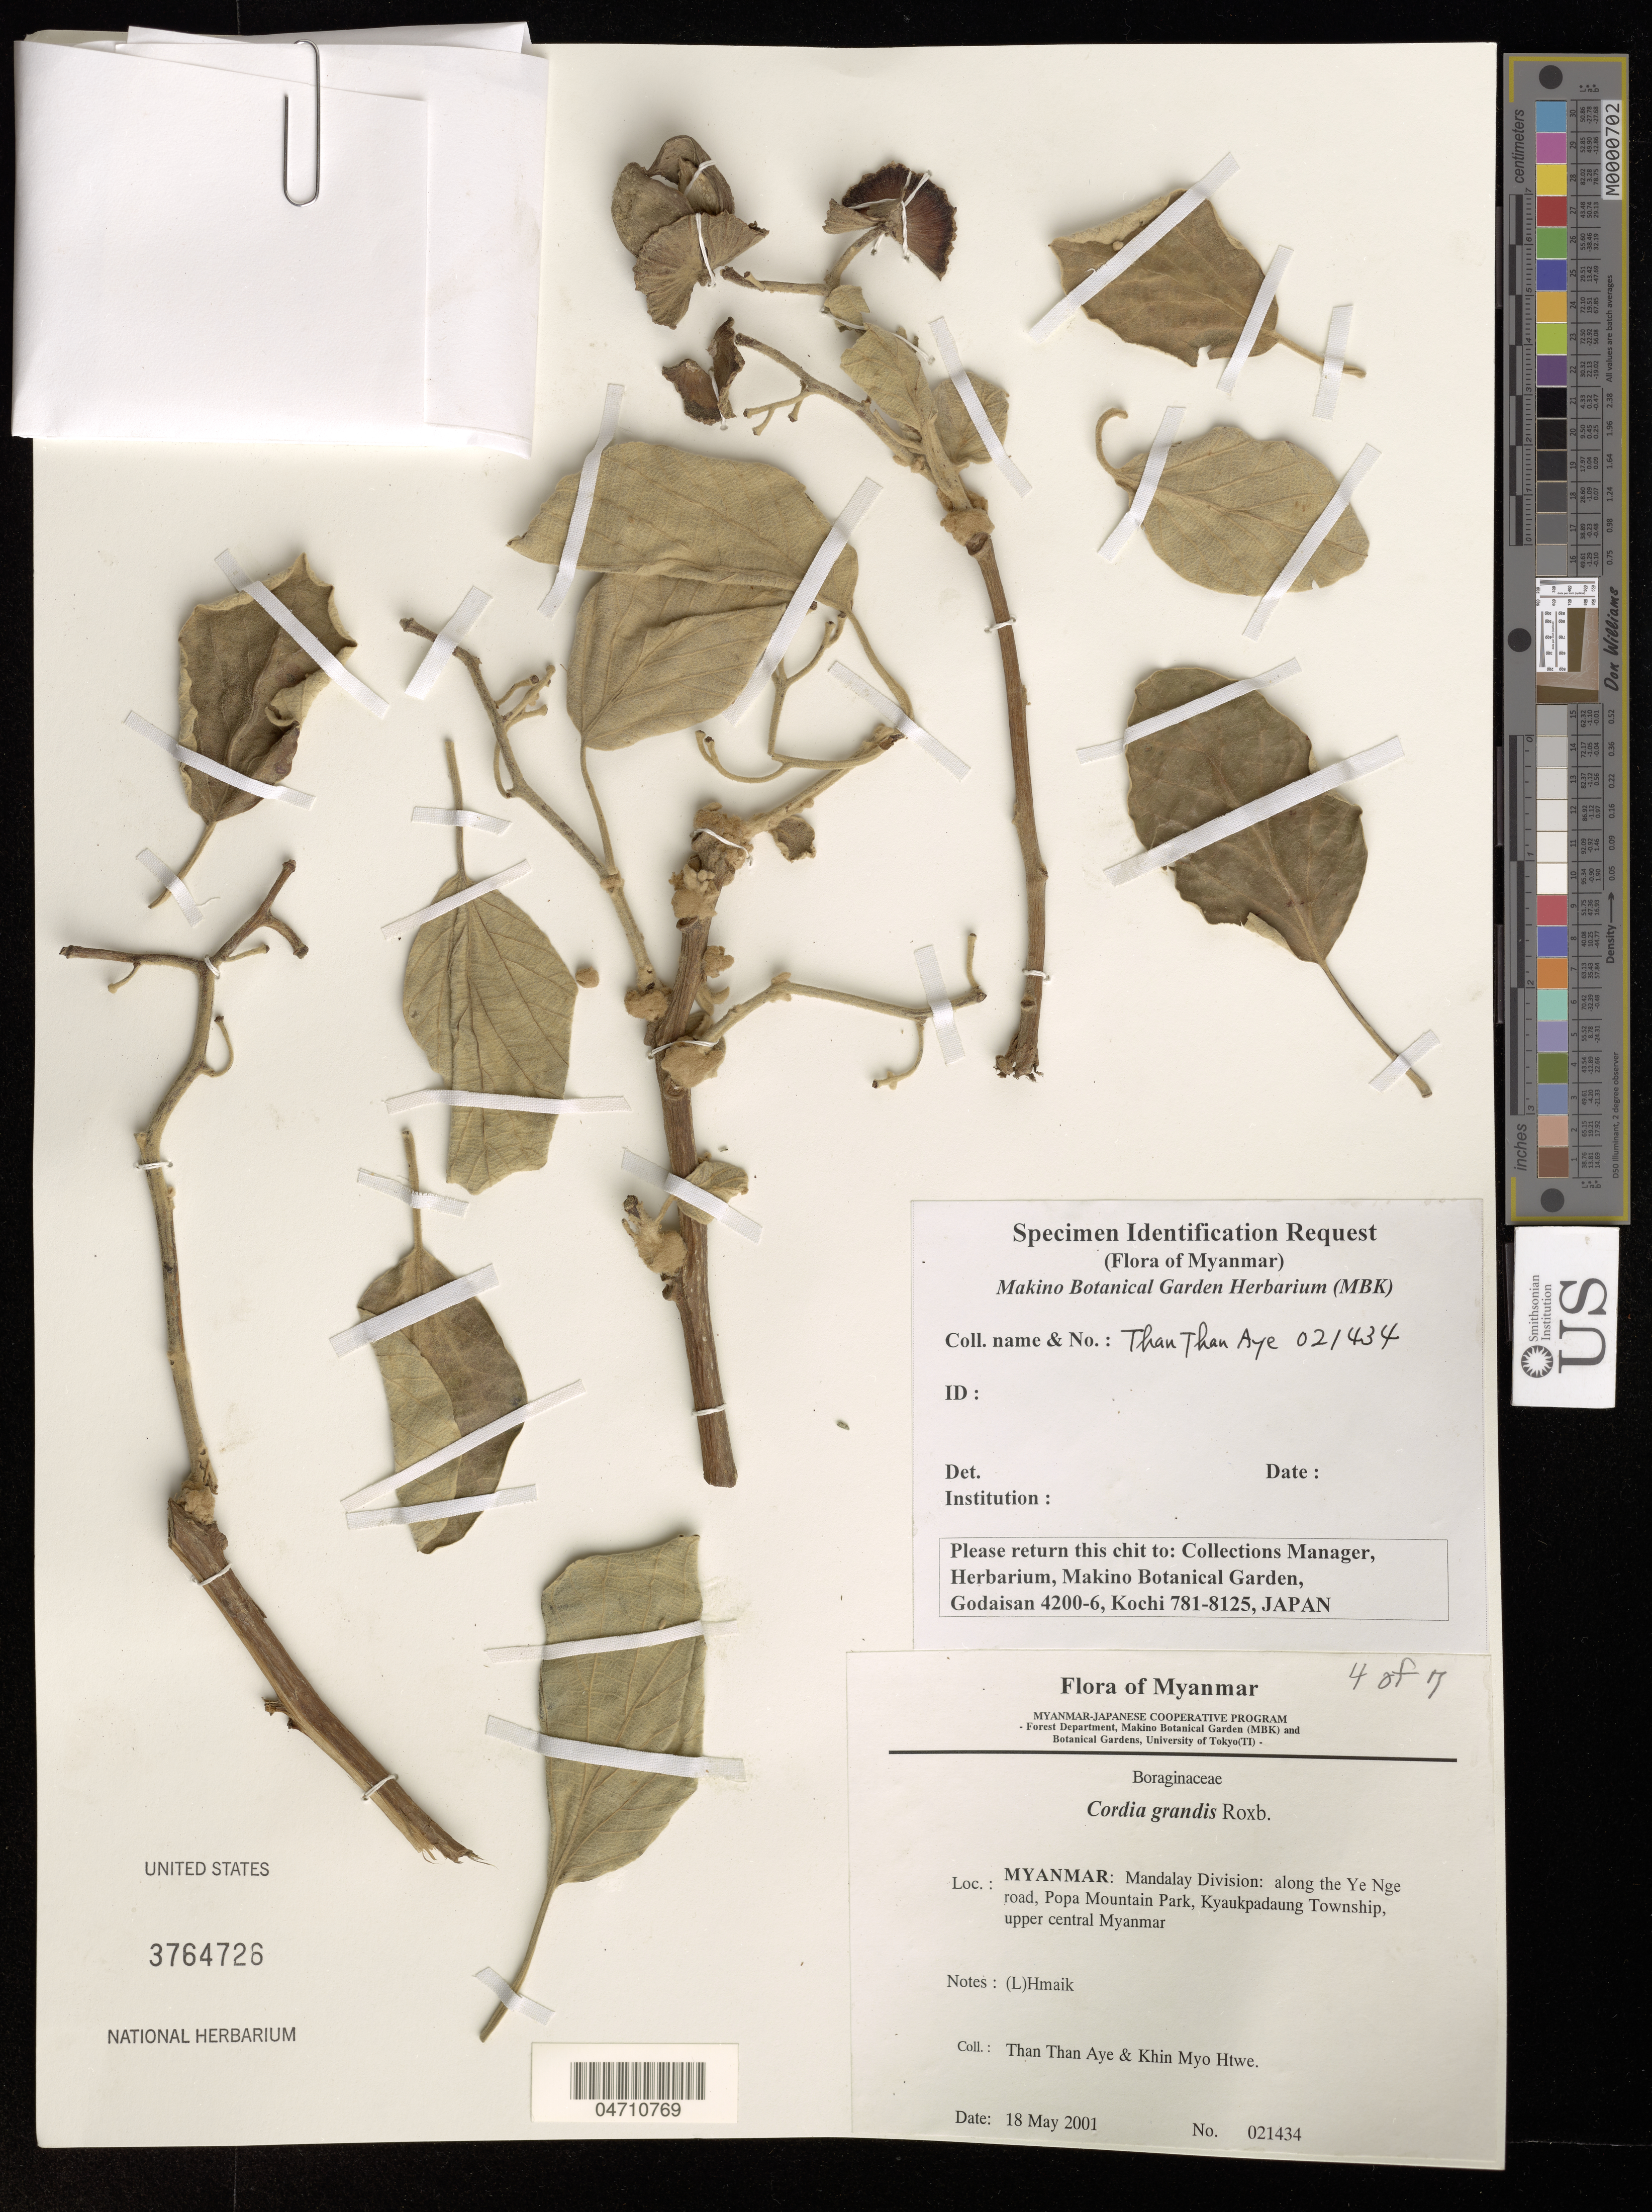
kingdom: Plantae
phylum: Tracheophyta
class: Magnoliopsida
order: Boraginales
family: Cordiaceae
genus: Cordia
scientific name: Cordia grandis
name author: Roxb.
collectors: T. Aye & K. Htwe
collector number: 021434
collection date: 2001-05-18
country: Myanmar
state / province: Mandalay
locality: Mandalay Division: along the Ye Nge road, Popa Mountain Park, Kyaukpadaung Township, upper central Myanmar.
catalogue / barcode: US 3764726